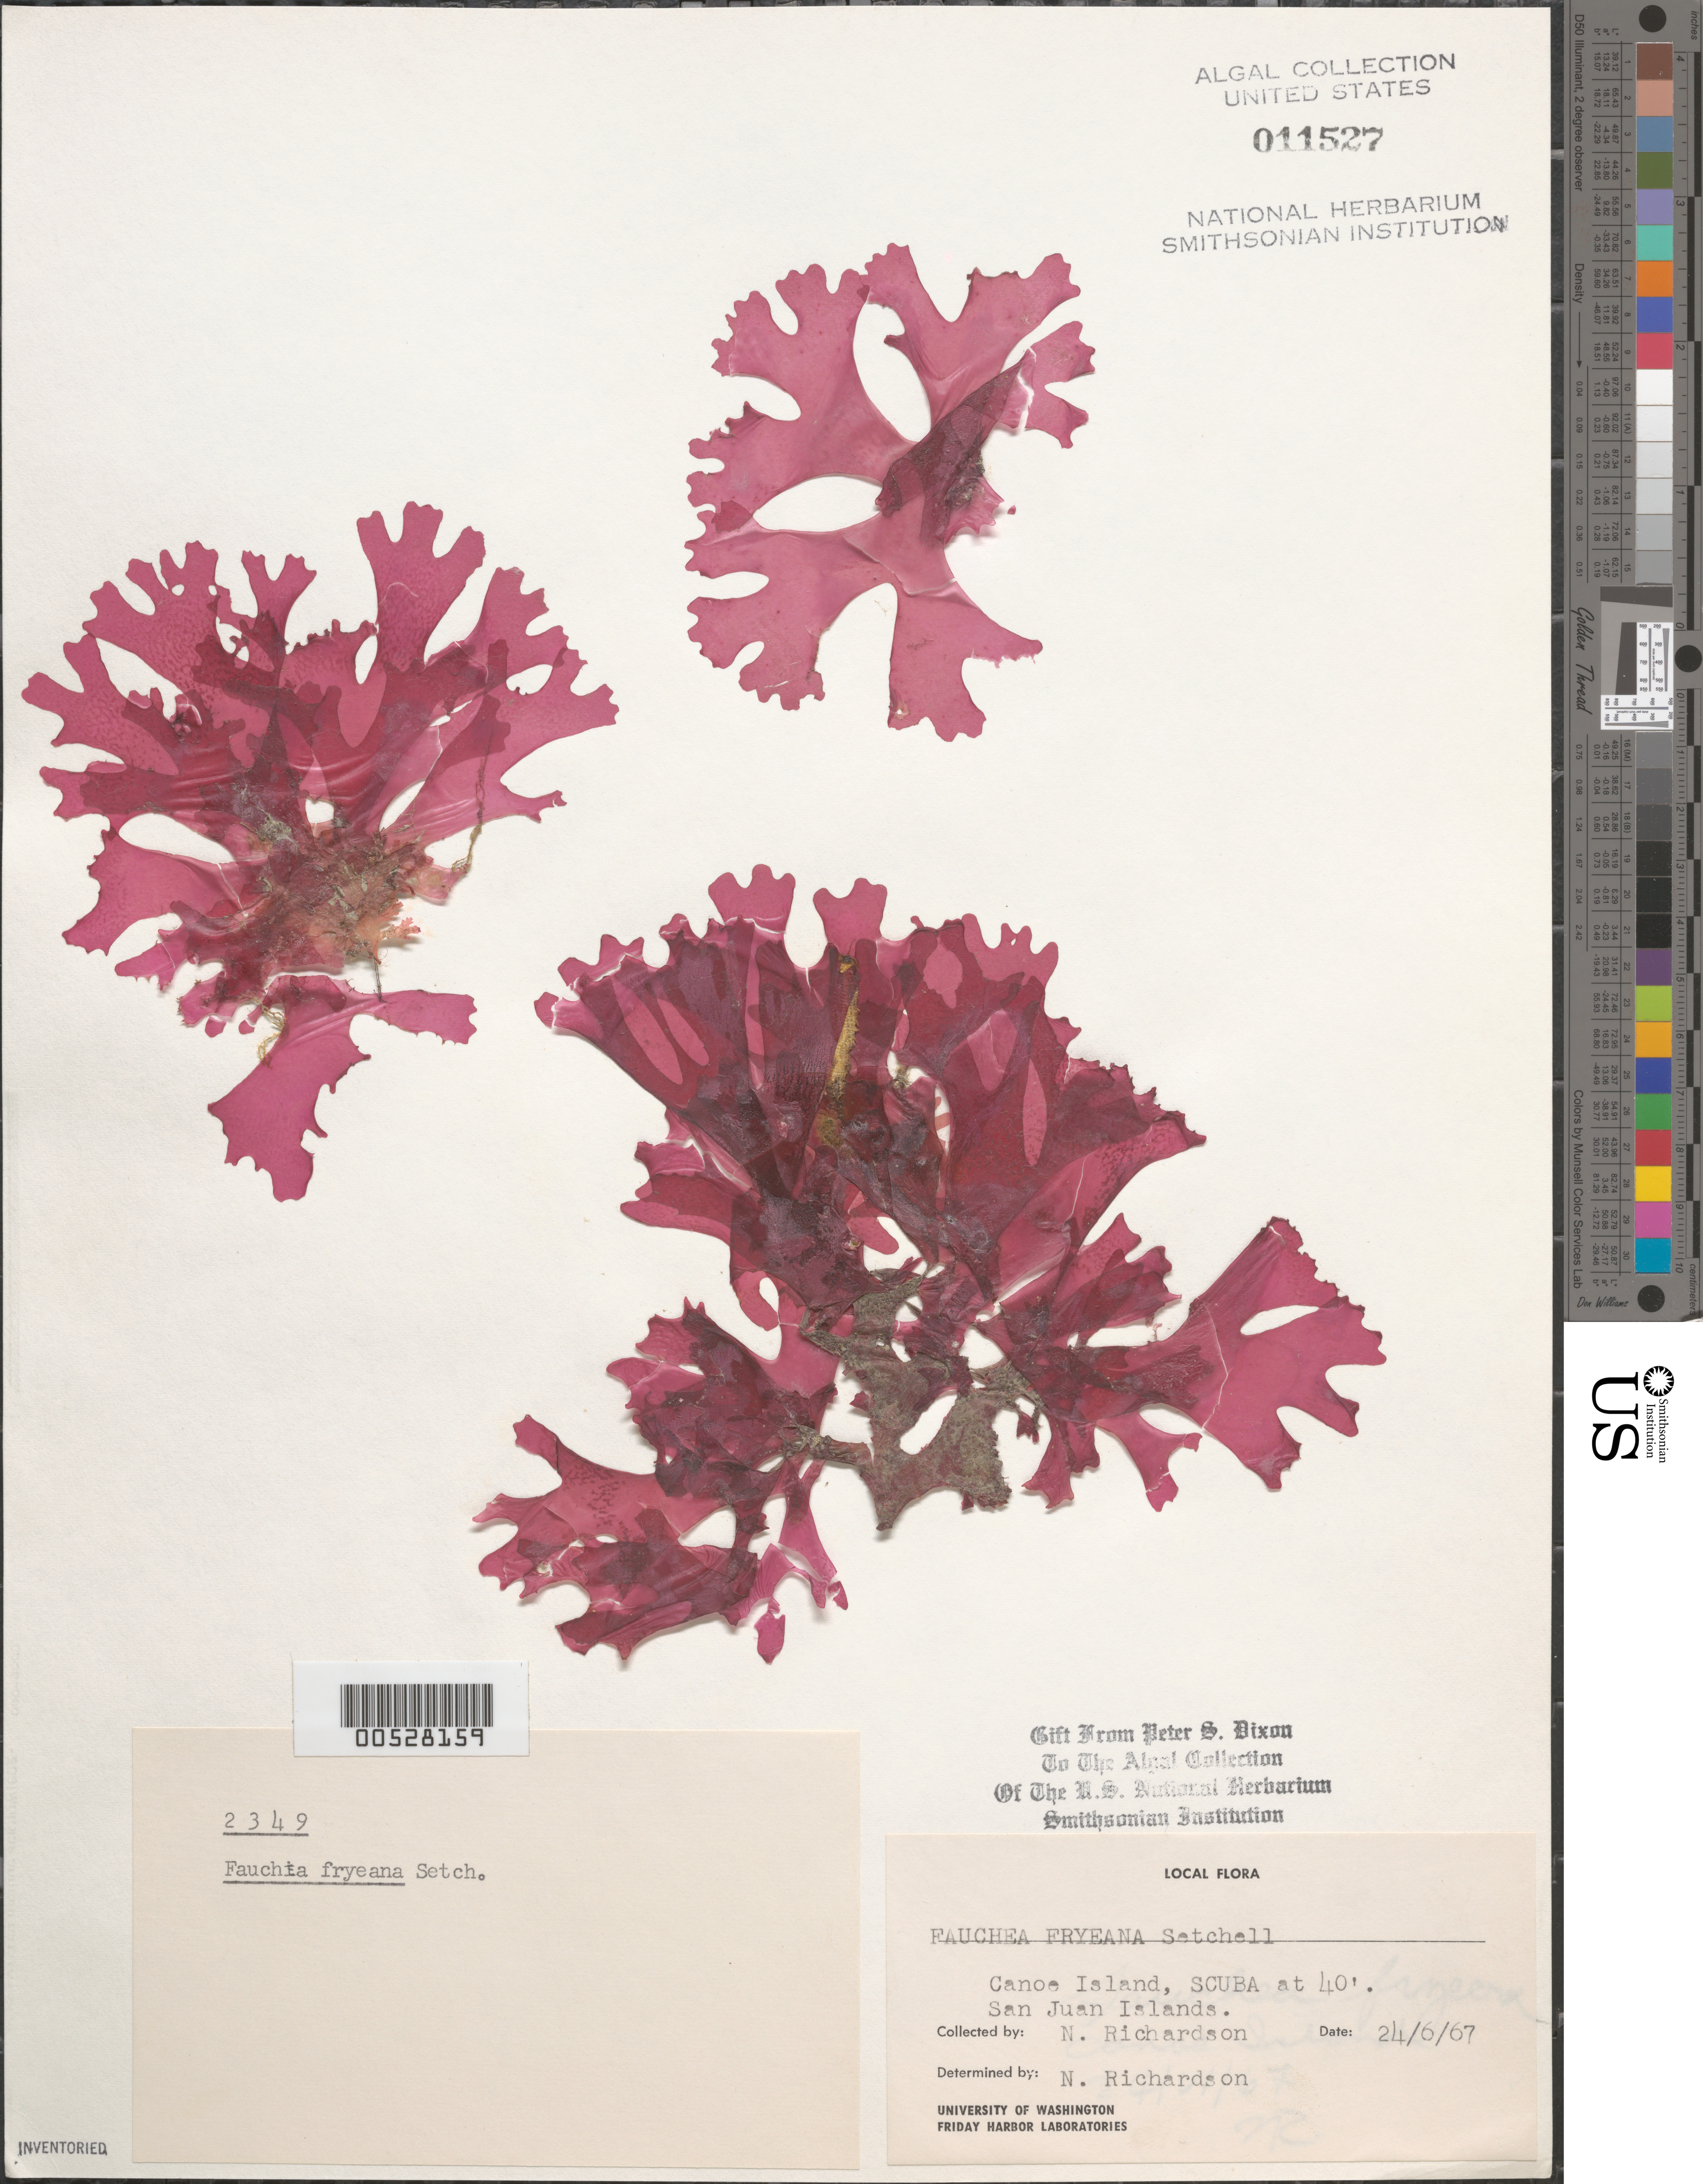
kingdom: Plantae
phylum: Rhodophyta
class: Florideophyceae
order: Rhodymeniales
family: Faucheaceae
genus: Gloiocladia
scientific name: Gloiocladia fryeana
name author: (Setchell) N. Sánchez & Rodríguez-Prieto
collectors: N. Richardson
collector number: PSD 2349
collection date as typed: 24 Jun 1967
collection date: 1967-06-24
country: United States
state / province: Washington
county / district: San Juan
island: Canoe Island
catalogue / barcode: US 11527